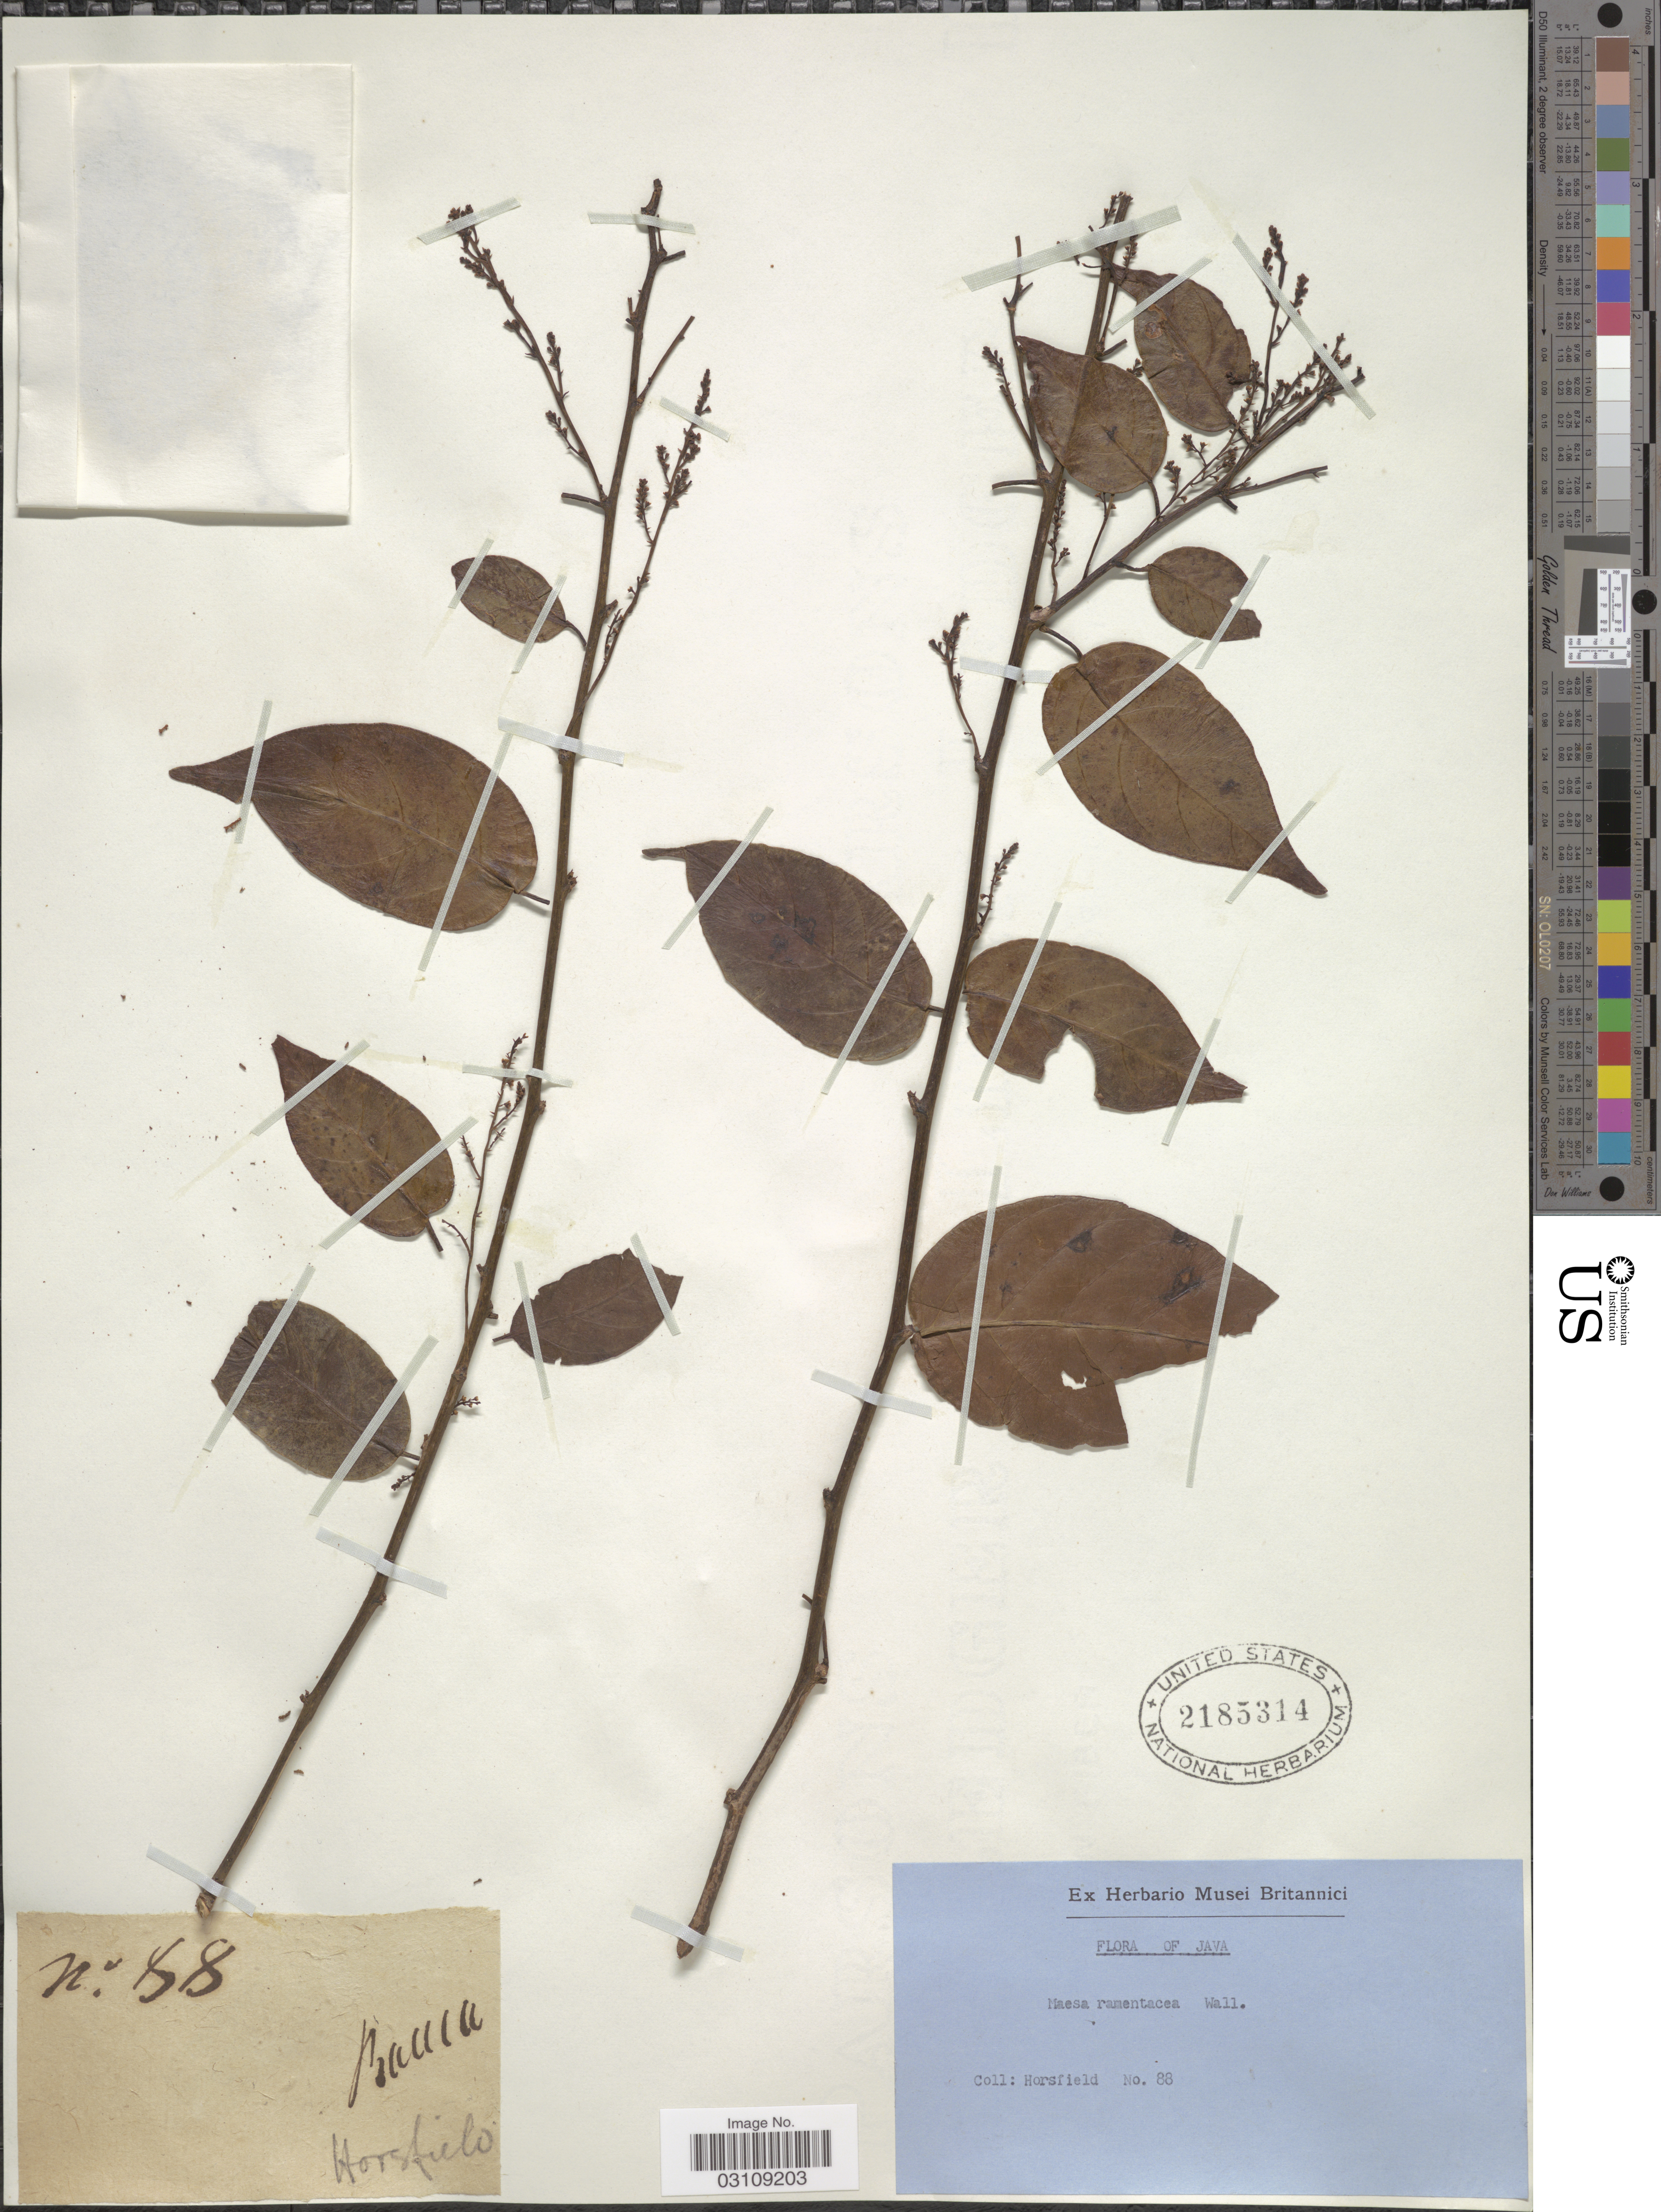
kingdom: Plantae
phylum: Tracheophyta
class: Magnoliopsida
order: Ericales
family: Primulaceae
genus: Maesa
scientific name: Maesa ramentacea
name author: (Roxb.) A. DC.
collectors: Horsfield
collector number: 88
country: Indonesia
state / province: Java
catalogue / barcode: US 2185314